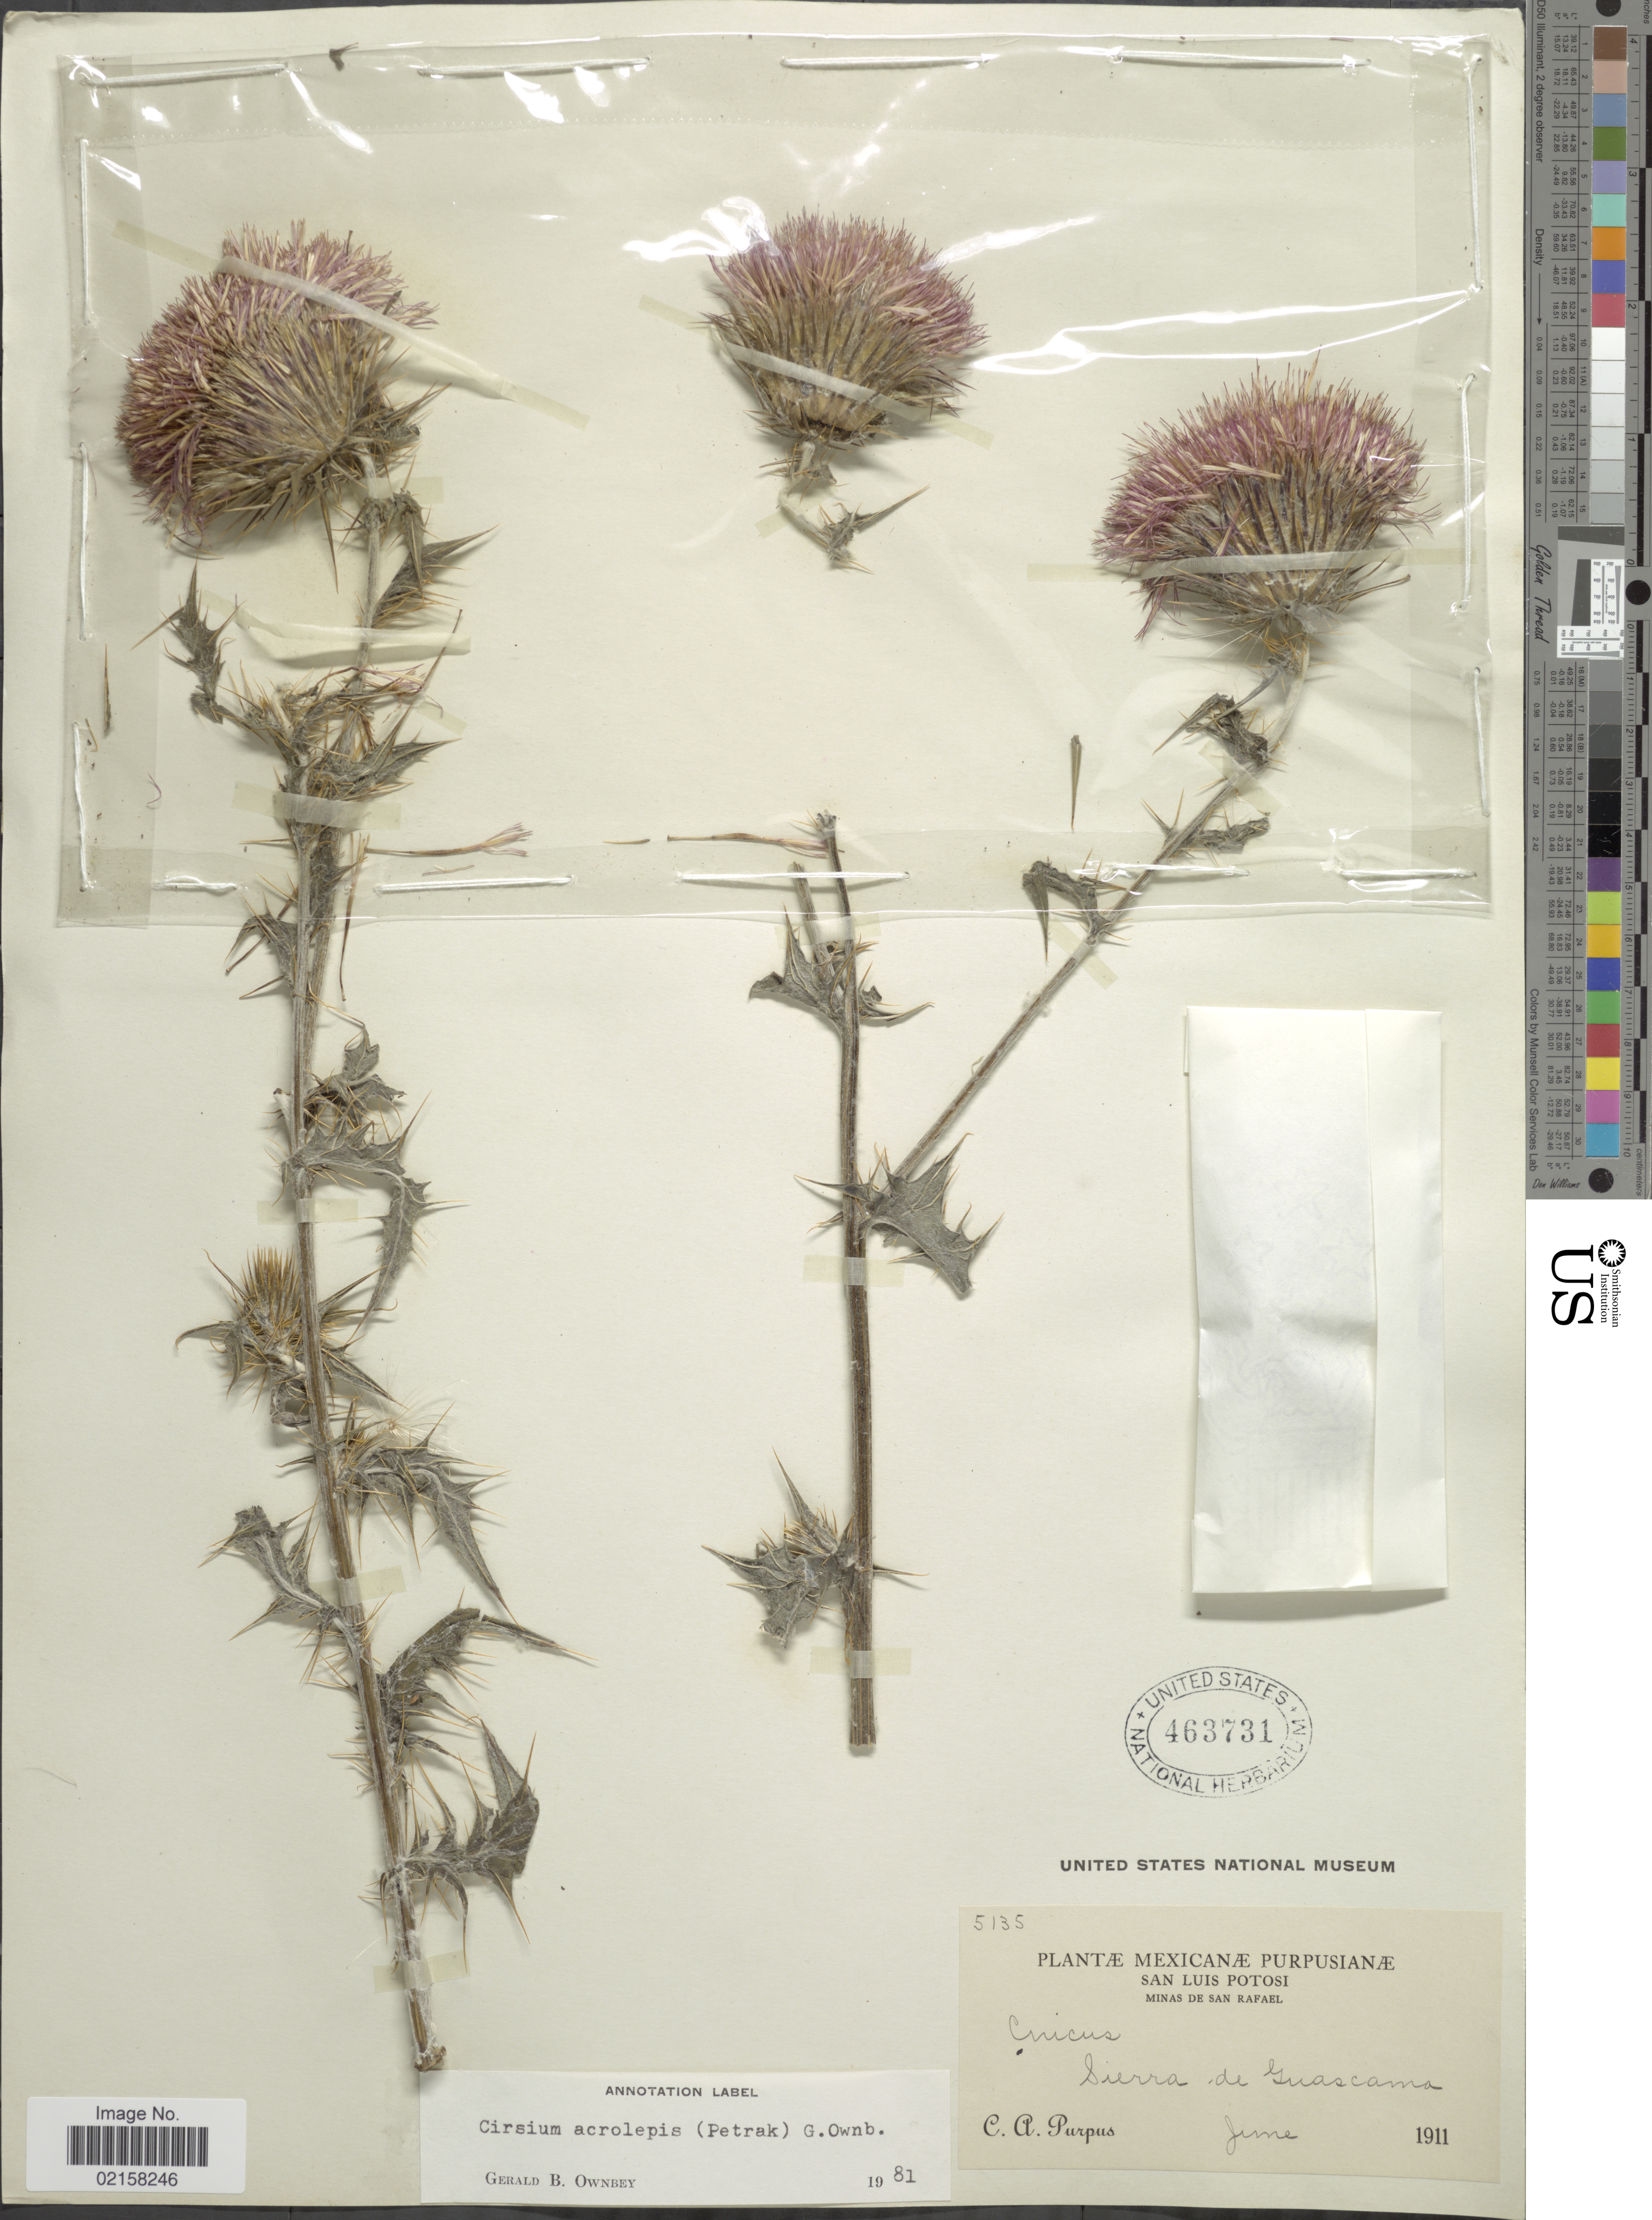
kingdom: Plantae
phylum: Tracheophyta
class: Magnoliopsida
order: Asterales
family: Asteraceae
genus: Cirsium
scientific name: Cirsium acrolepis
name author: (Petr.) G.B. Ownbey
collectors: C. A. Purpus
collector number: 5135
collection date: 1911-06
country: Mexico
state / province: San Luis Potosí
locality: Minas de San Rafael, Sierra de Guascama.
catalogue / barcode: US 463731